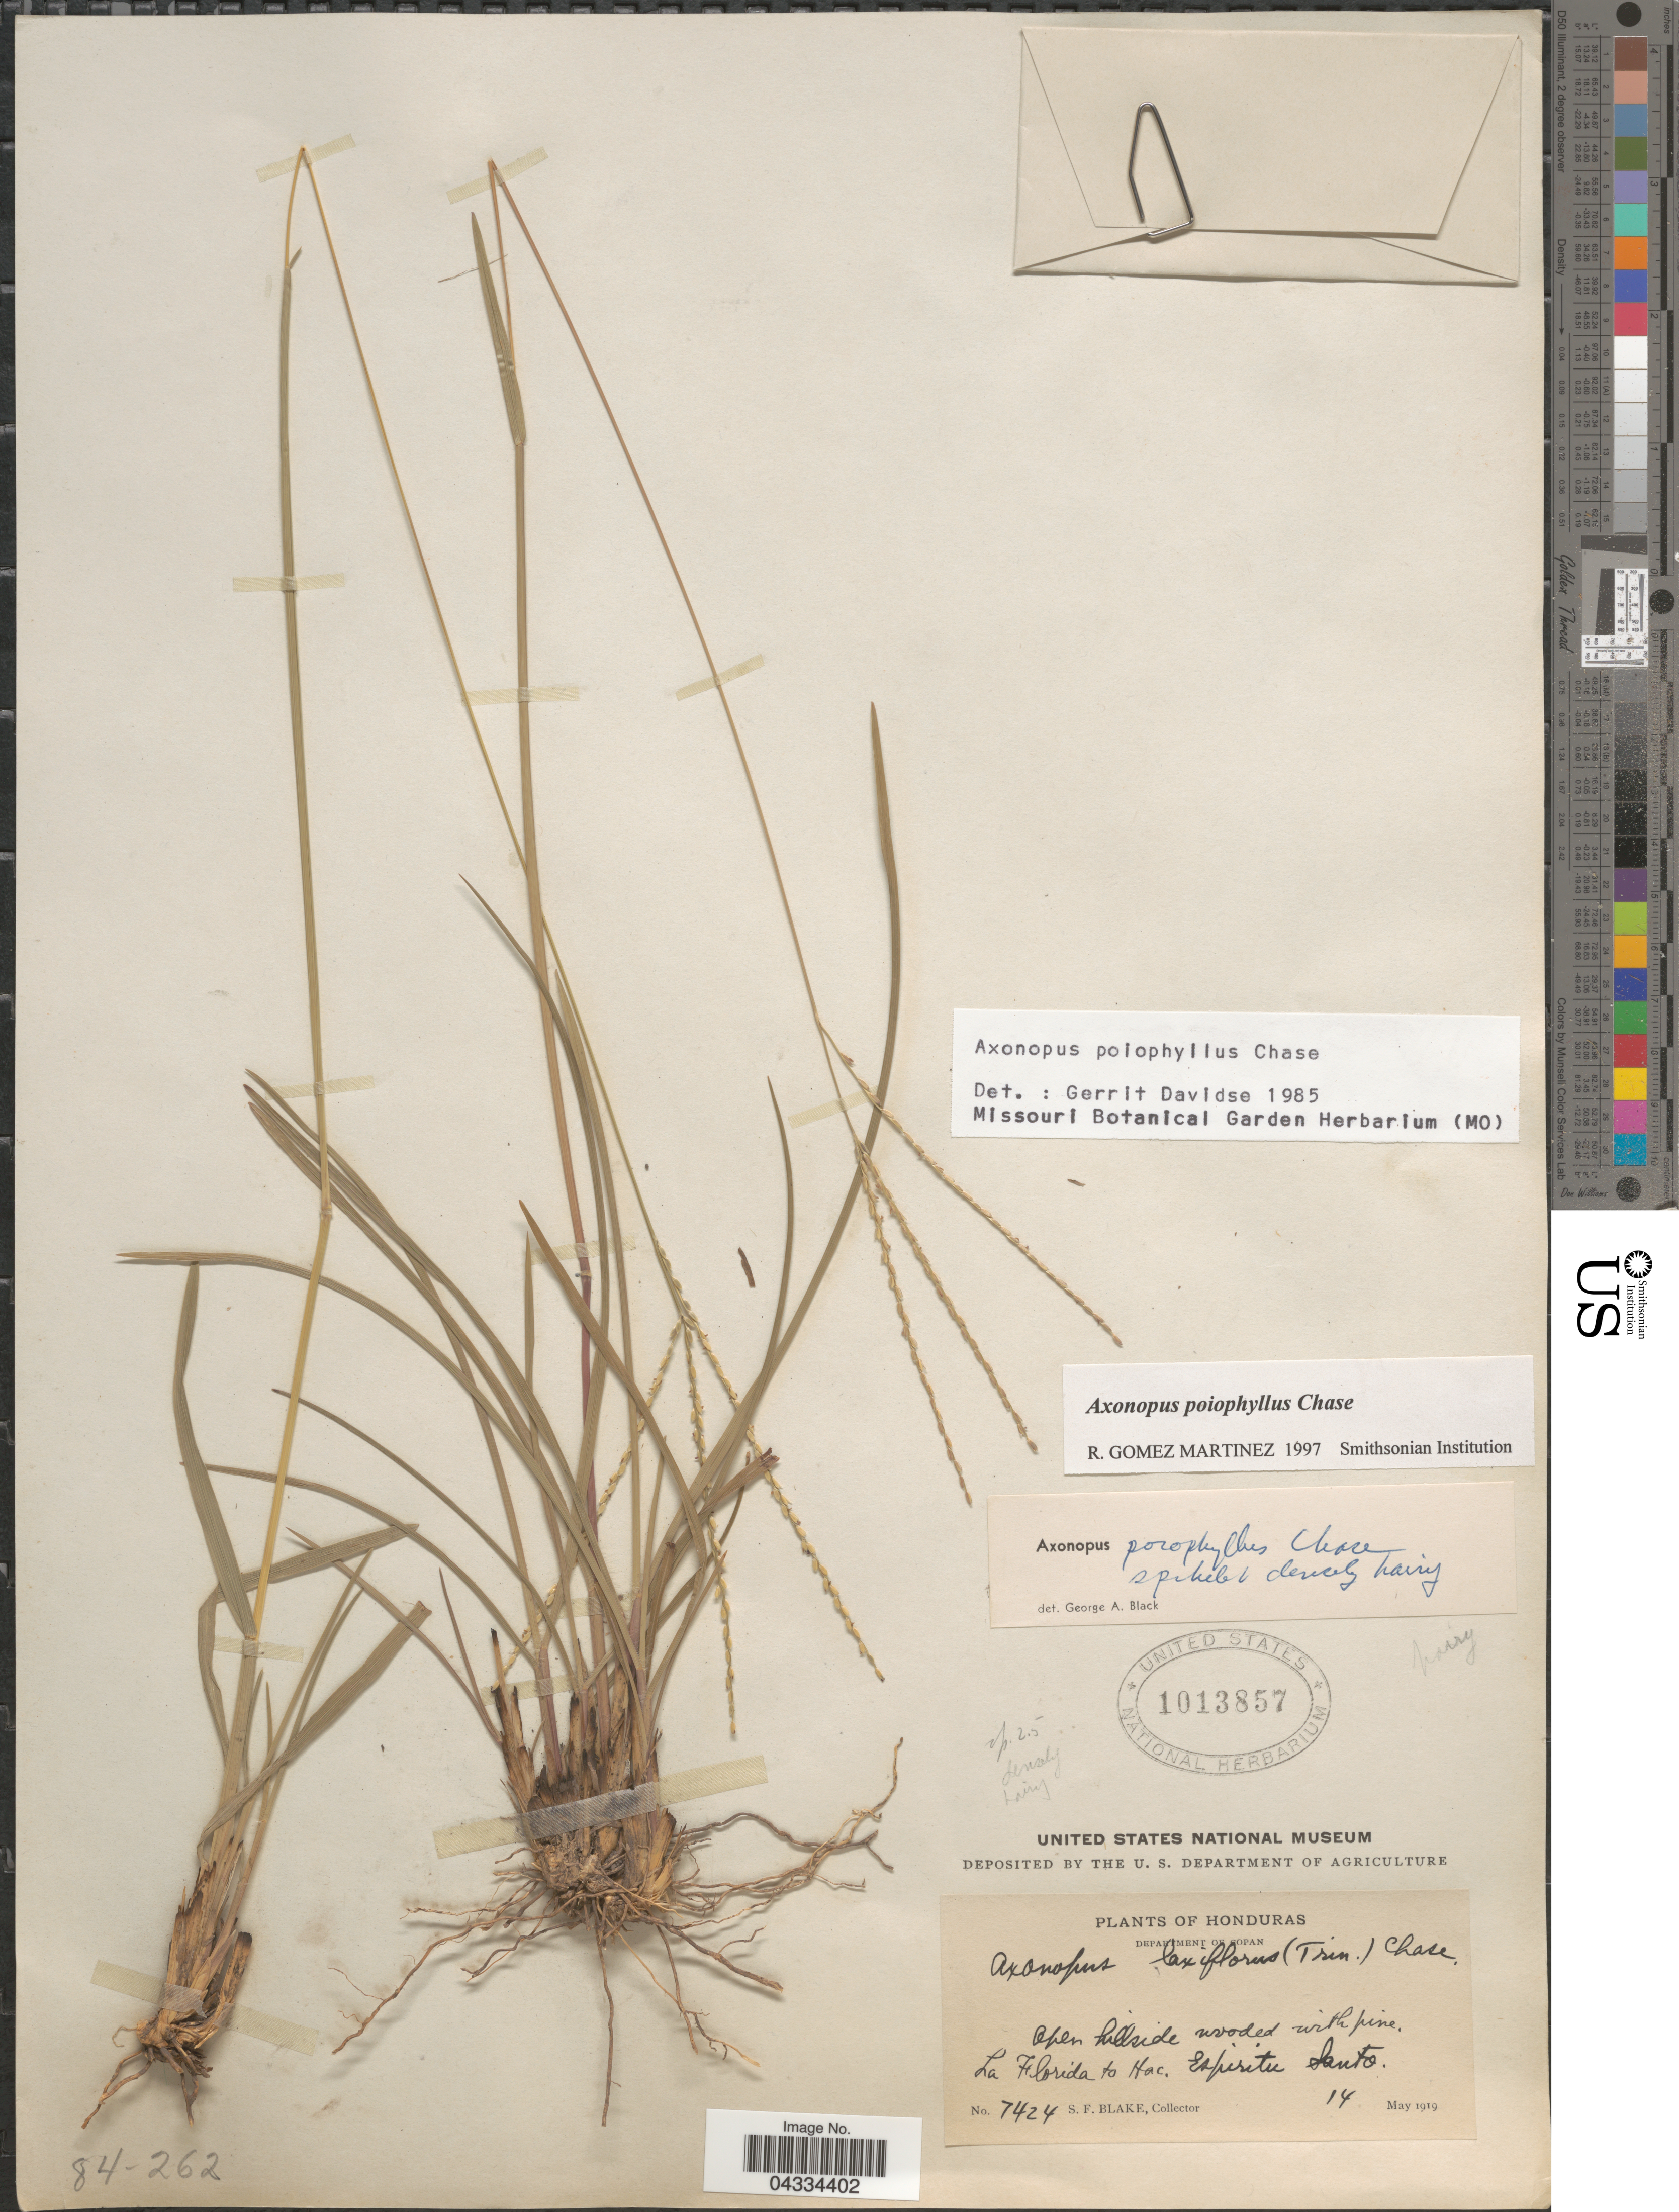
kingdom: Plantae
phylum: Tracheophyta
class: Liliopsida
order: Poales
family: Poaceae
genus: Axonopus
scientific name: Axonopus poiophyllus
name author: Chase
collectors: S. Blake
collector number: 7424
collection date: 1919-05-14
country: Honduras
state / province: Copan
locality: Departmento of Copan. La Florida to Hac. Espiritu Santo.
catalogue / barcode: US 1013857